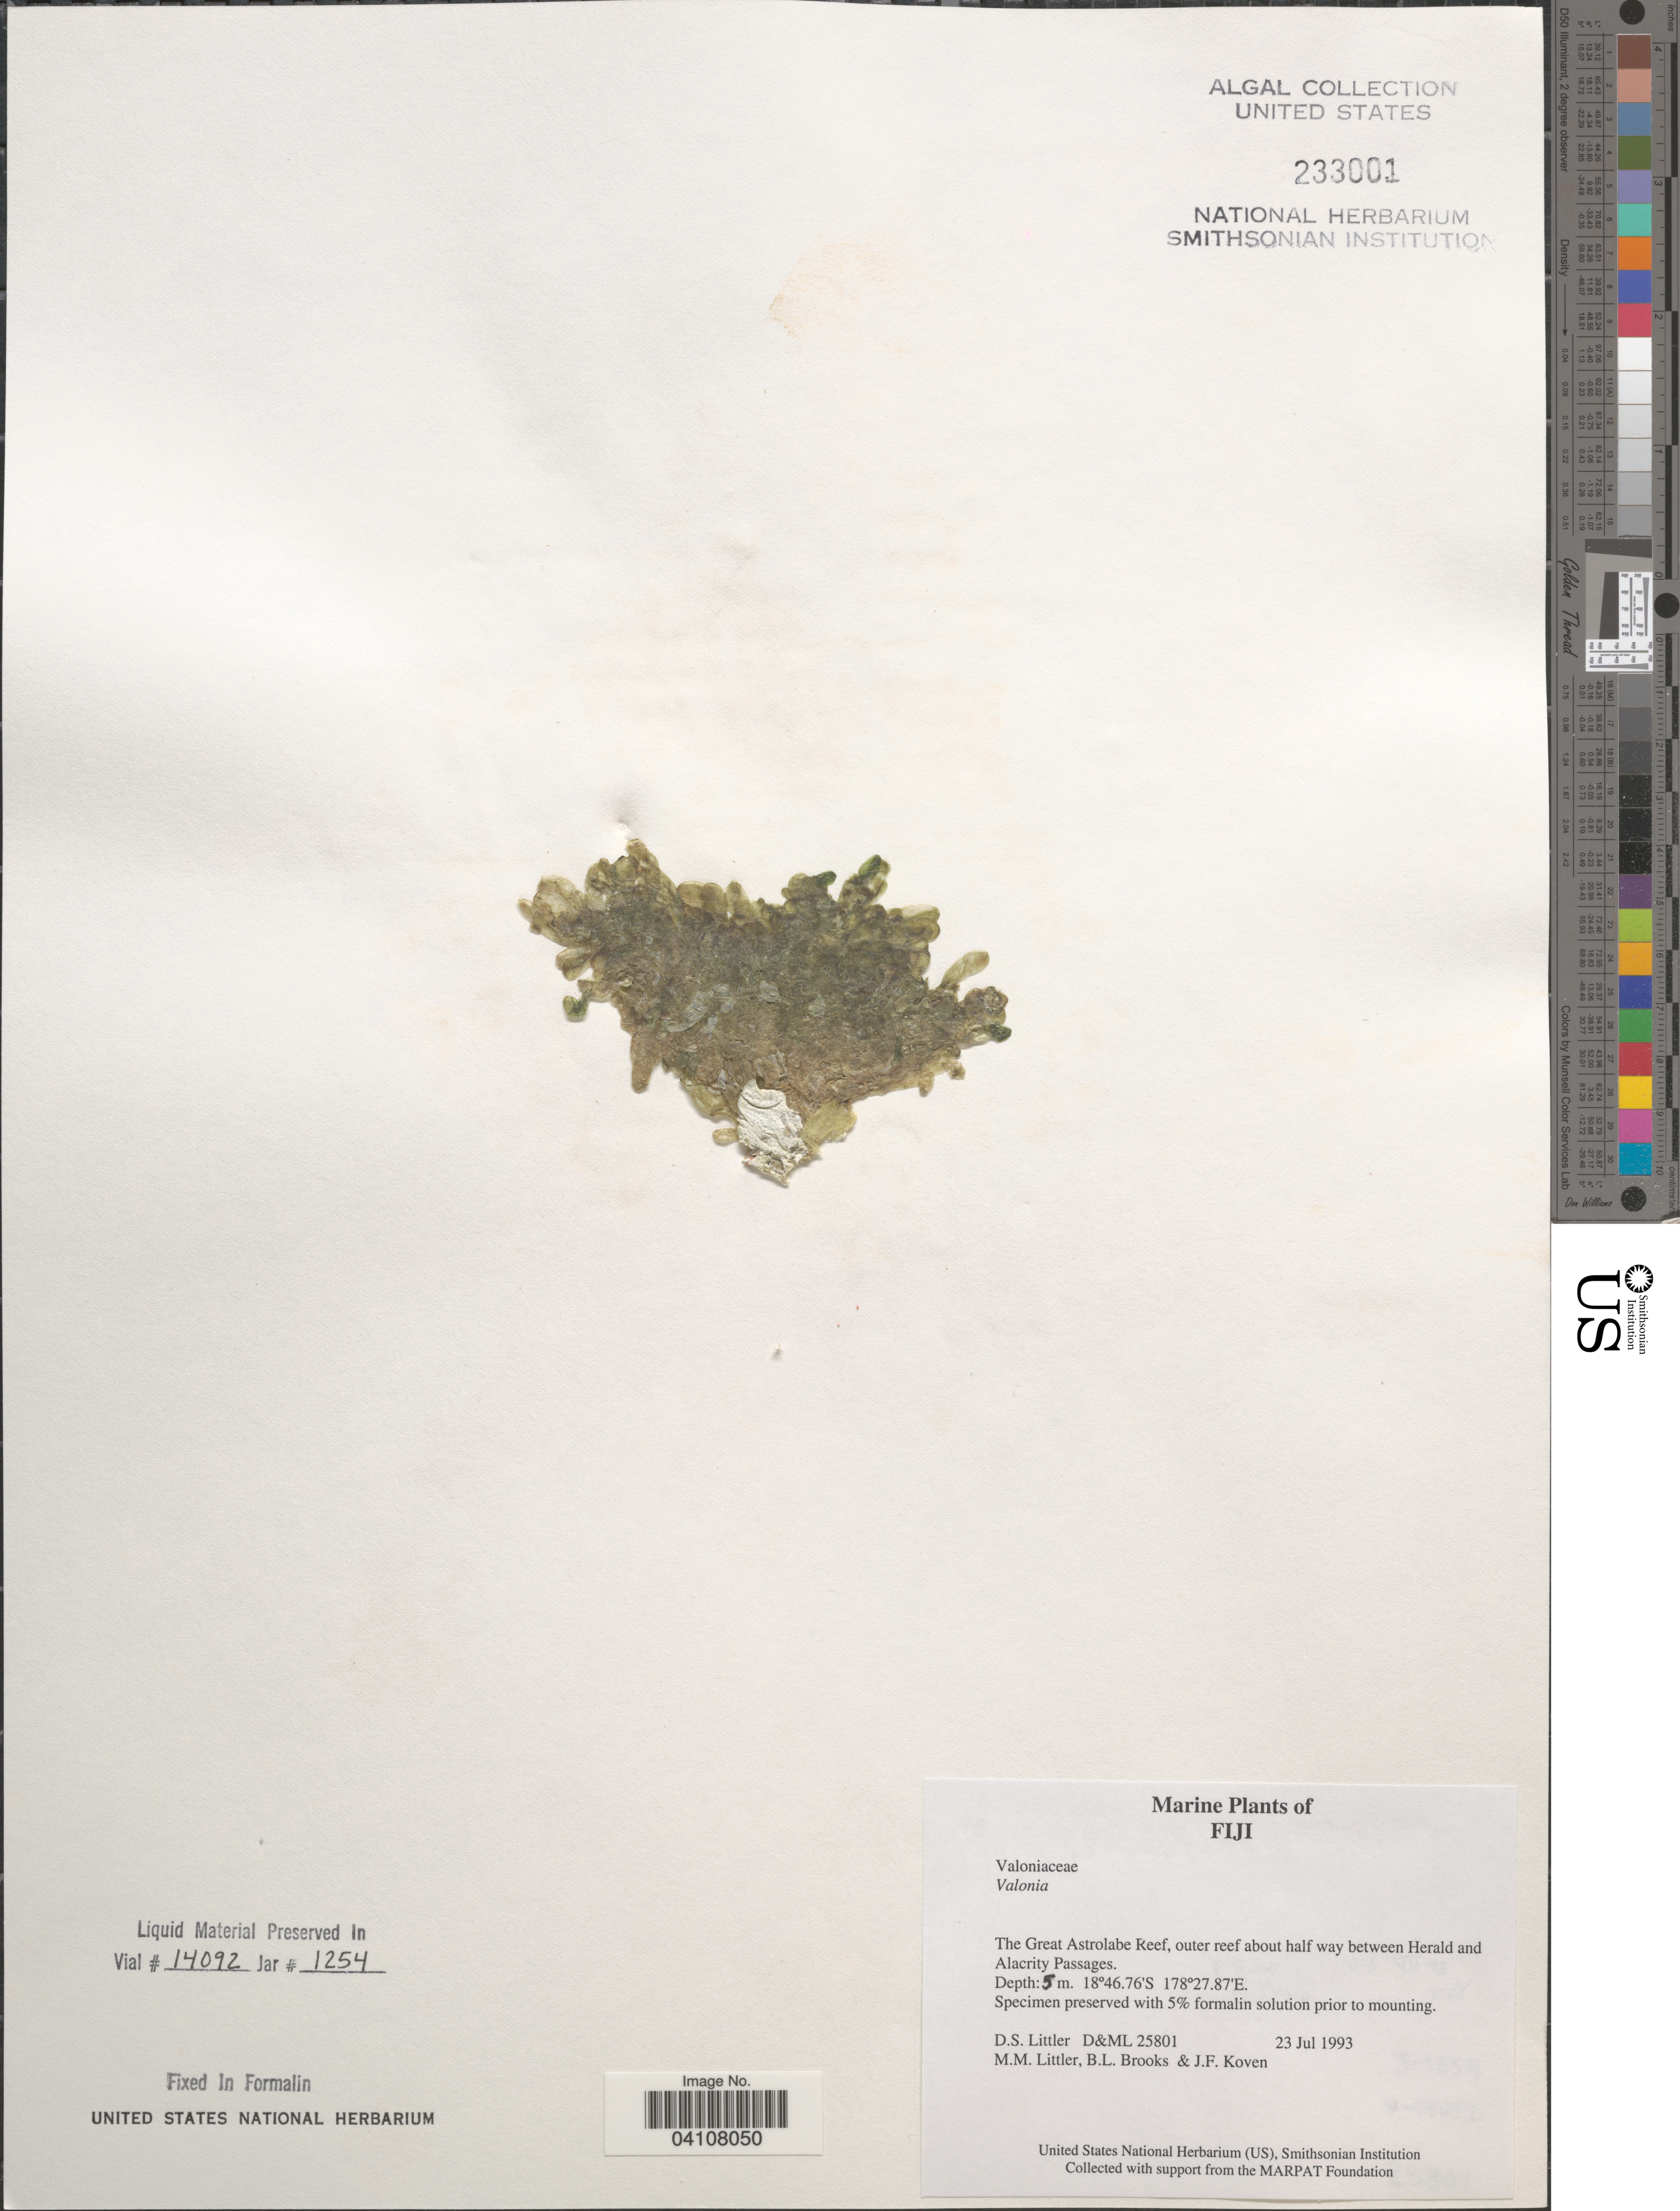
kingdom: Plantae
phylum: Chlorophyta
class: Ulvophyceae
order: Siphonocladales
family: Valoniaceae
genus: Valonia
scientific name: Valonia sp.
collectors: D. S. Littler, B. Brooks & J. Koven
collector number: D&ML25801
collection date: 1993-07-23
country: Fiji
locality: The Great Astrolabe Reef, outer reef about half way between Herald and Alacrity Passages.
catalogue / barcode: US 233001